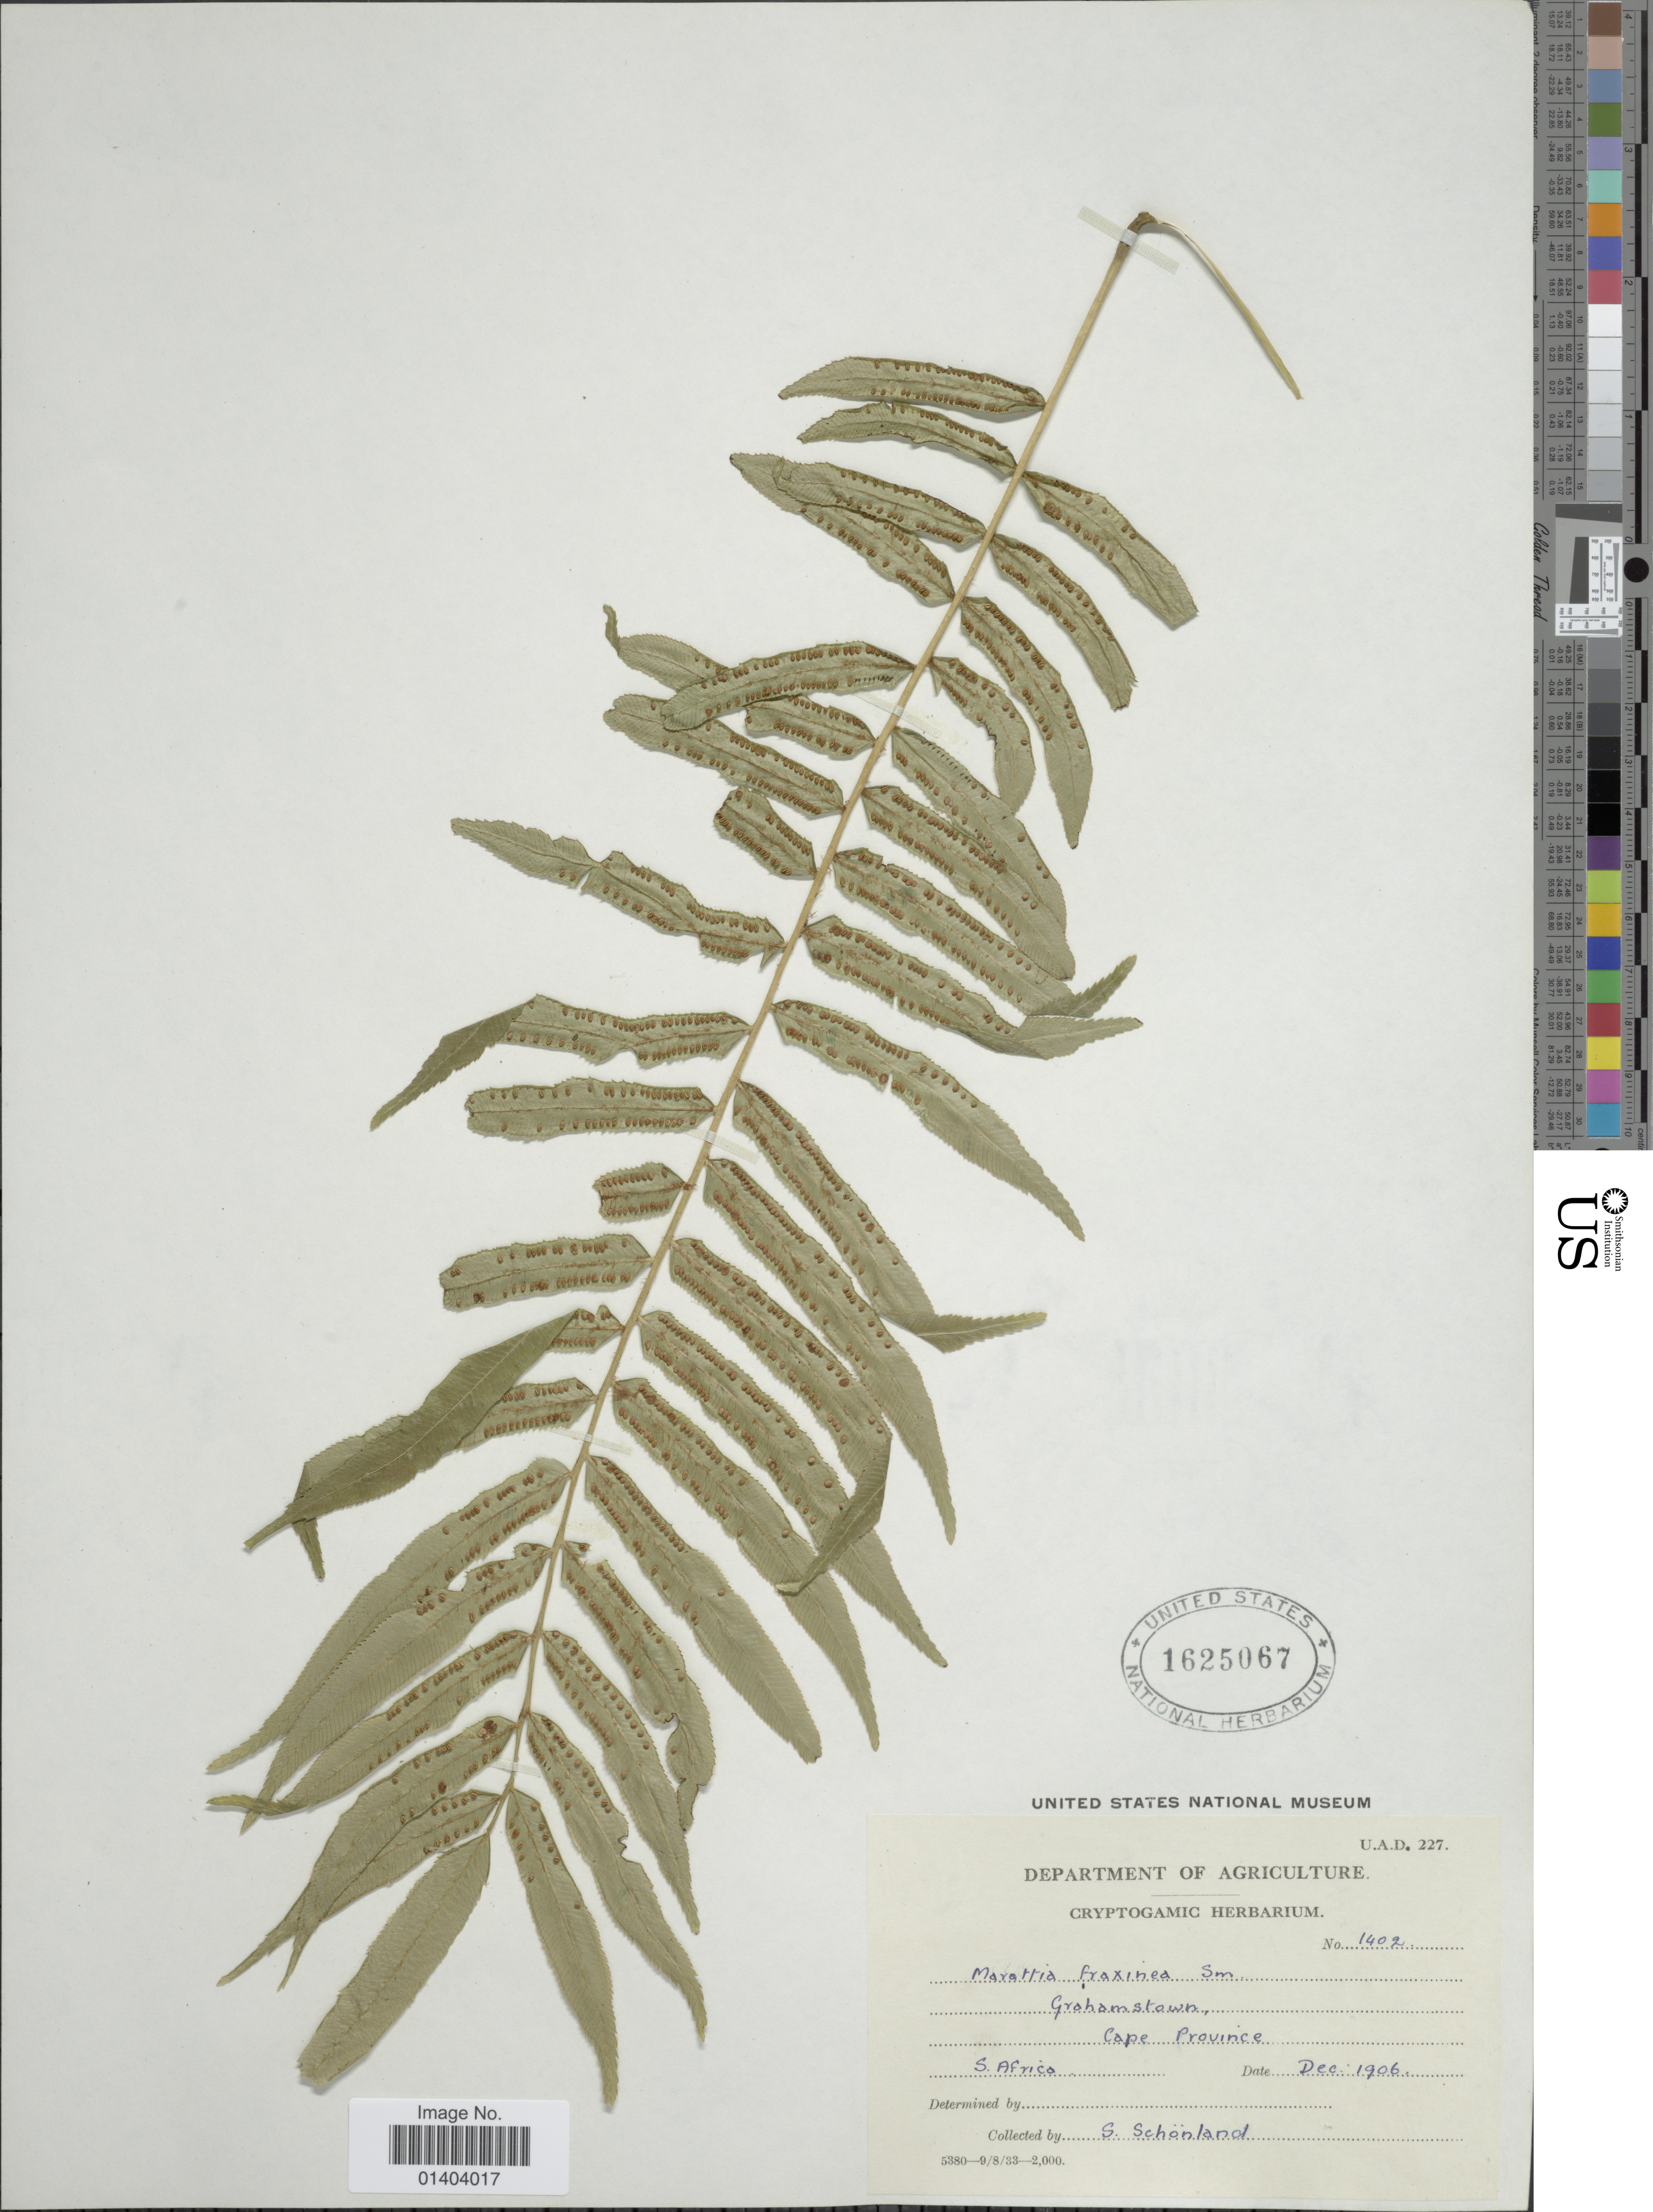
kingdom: Plantae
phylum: Tracheophyta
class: Polypodiopsida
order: Marattiales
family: Marattiaceae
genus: Ptisana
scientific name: Ptisana fraxinea var. salicifolia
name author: (Schrad.) Murdock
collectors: S. Schönland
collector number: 1402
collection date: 1906-12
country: South Africa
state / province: Eastern Cape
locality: Grahamstown. Cape Province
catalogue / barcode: US 1625067